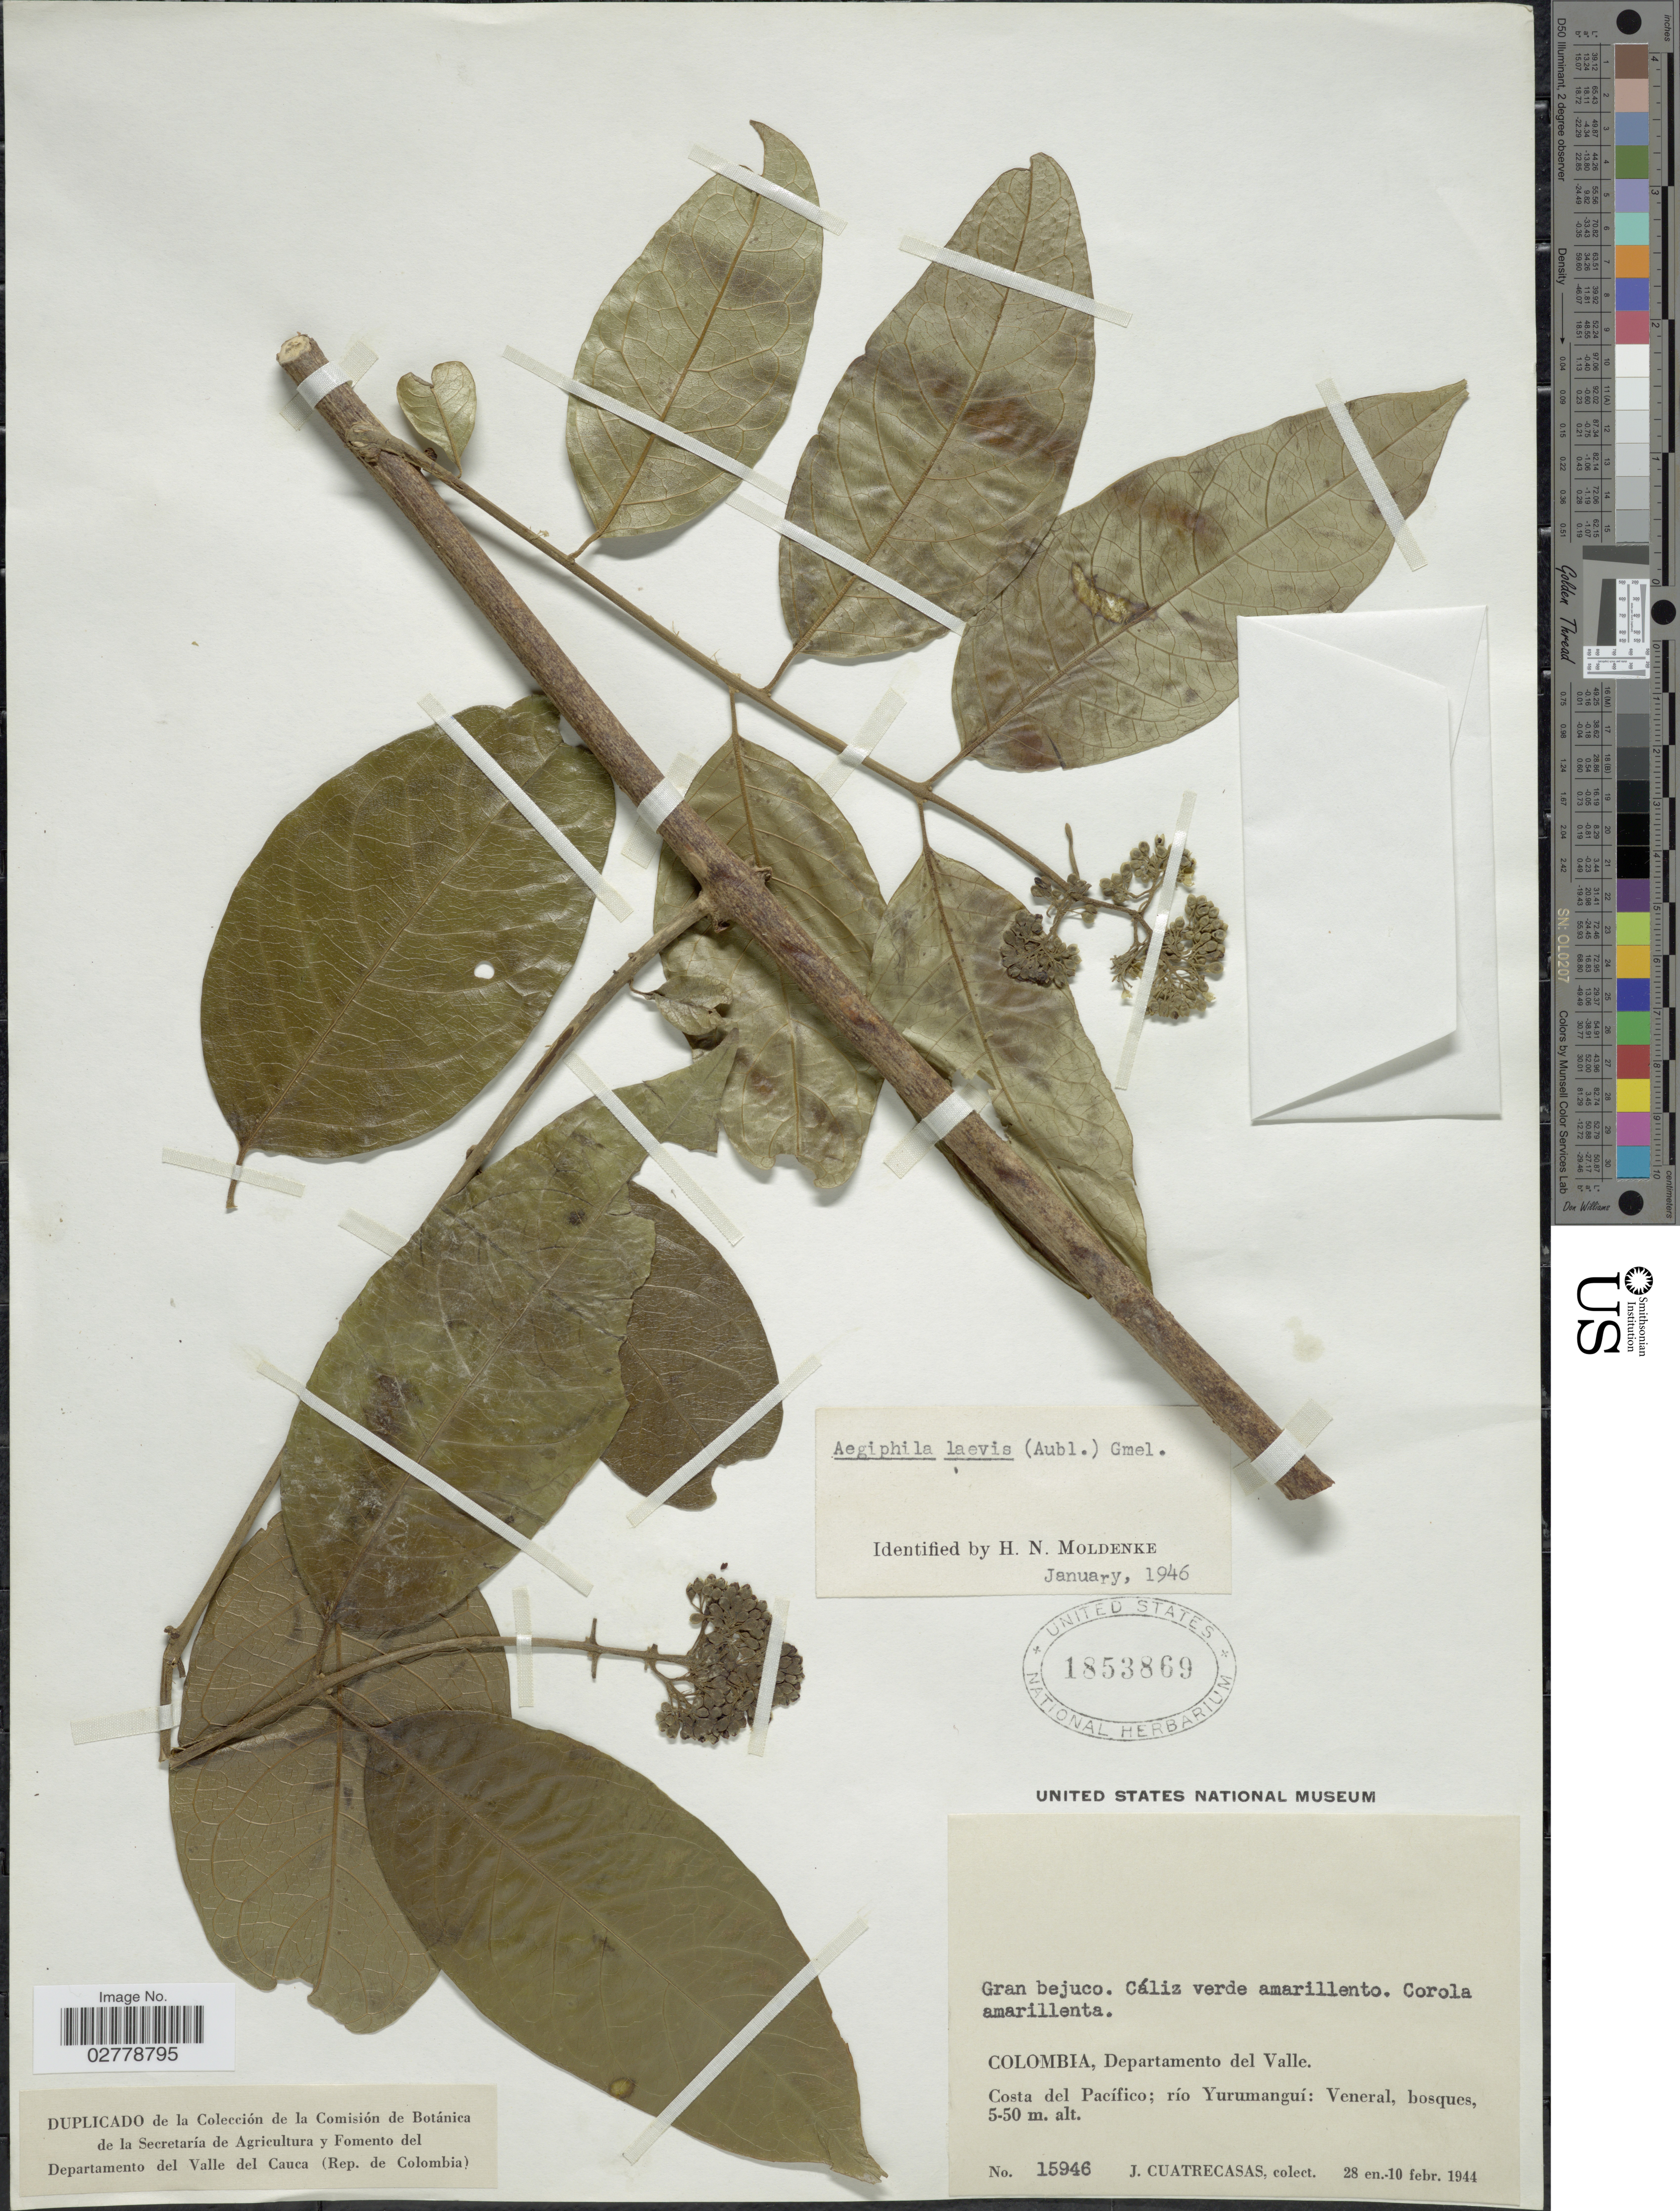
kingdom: Plantae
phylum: Tracheophyta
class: Magnoliopsida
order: Lamiales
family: Lamiaceae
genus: Aegiphila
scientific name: Aegiphila laevis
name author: (Aubl.) J.F. Gmel.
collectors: J. Cuatrecasas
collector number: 15946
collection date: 1944-01-28/1944-02-10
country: Colombia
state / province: Valle del Cauca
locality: Departamento del Valle. Costa del Pacífico, río Yurumanguí: Veneral, bosques.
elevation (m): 5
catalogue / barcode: US 1853869